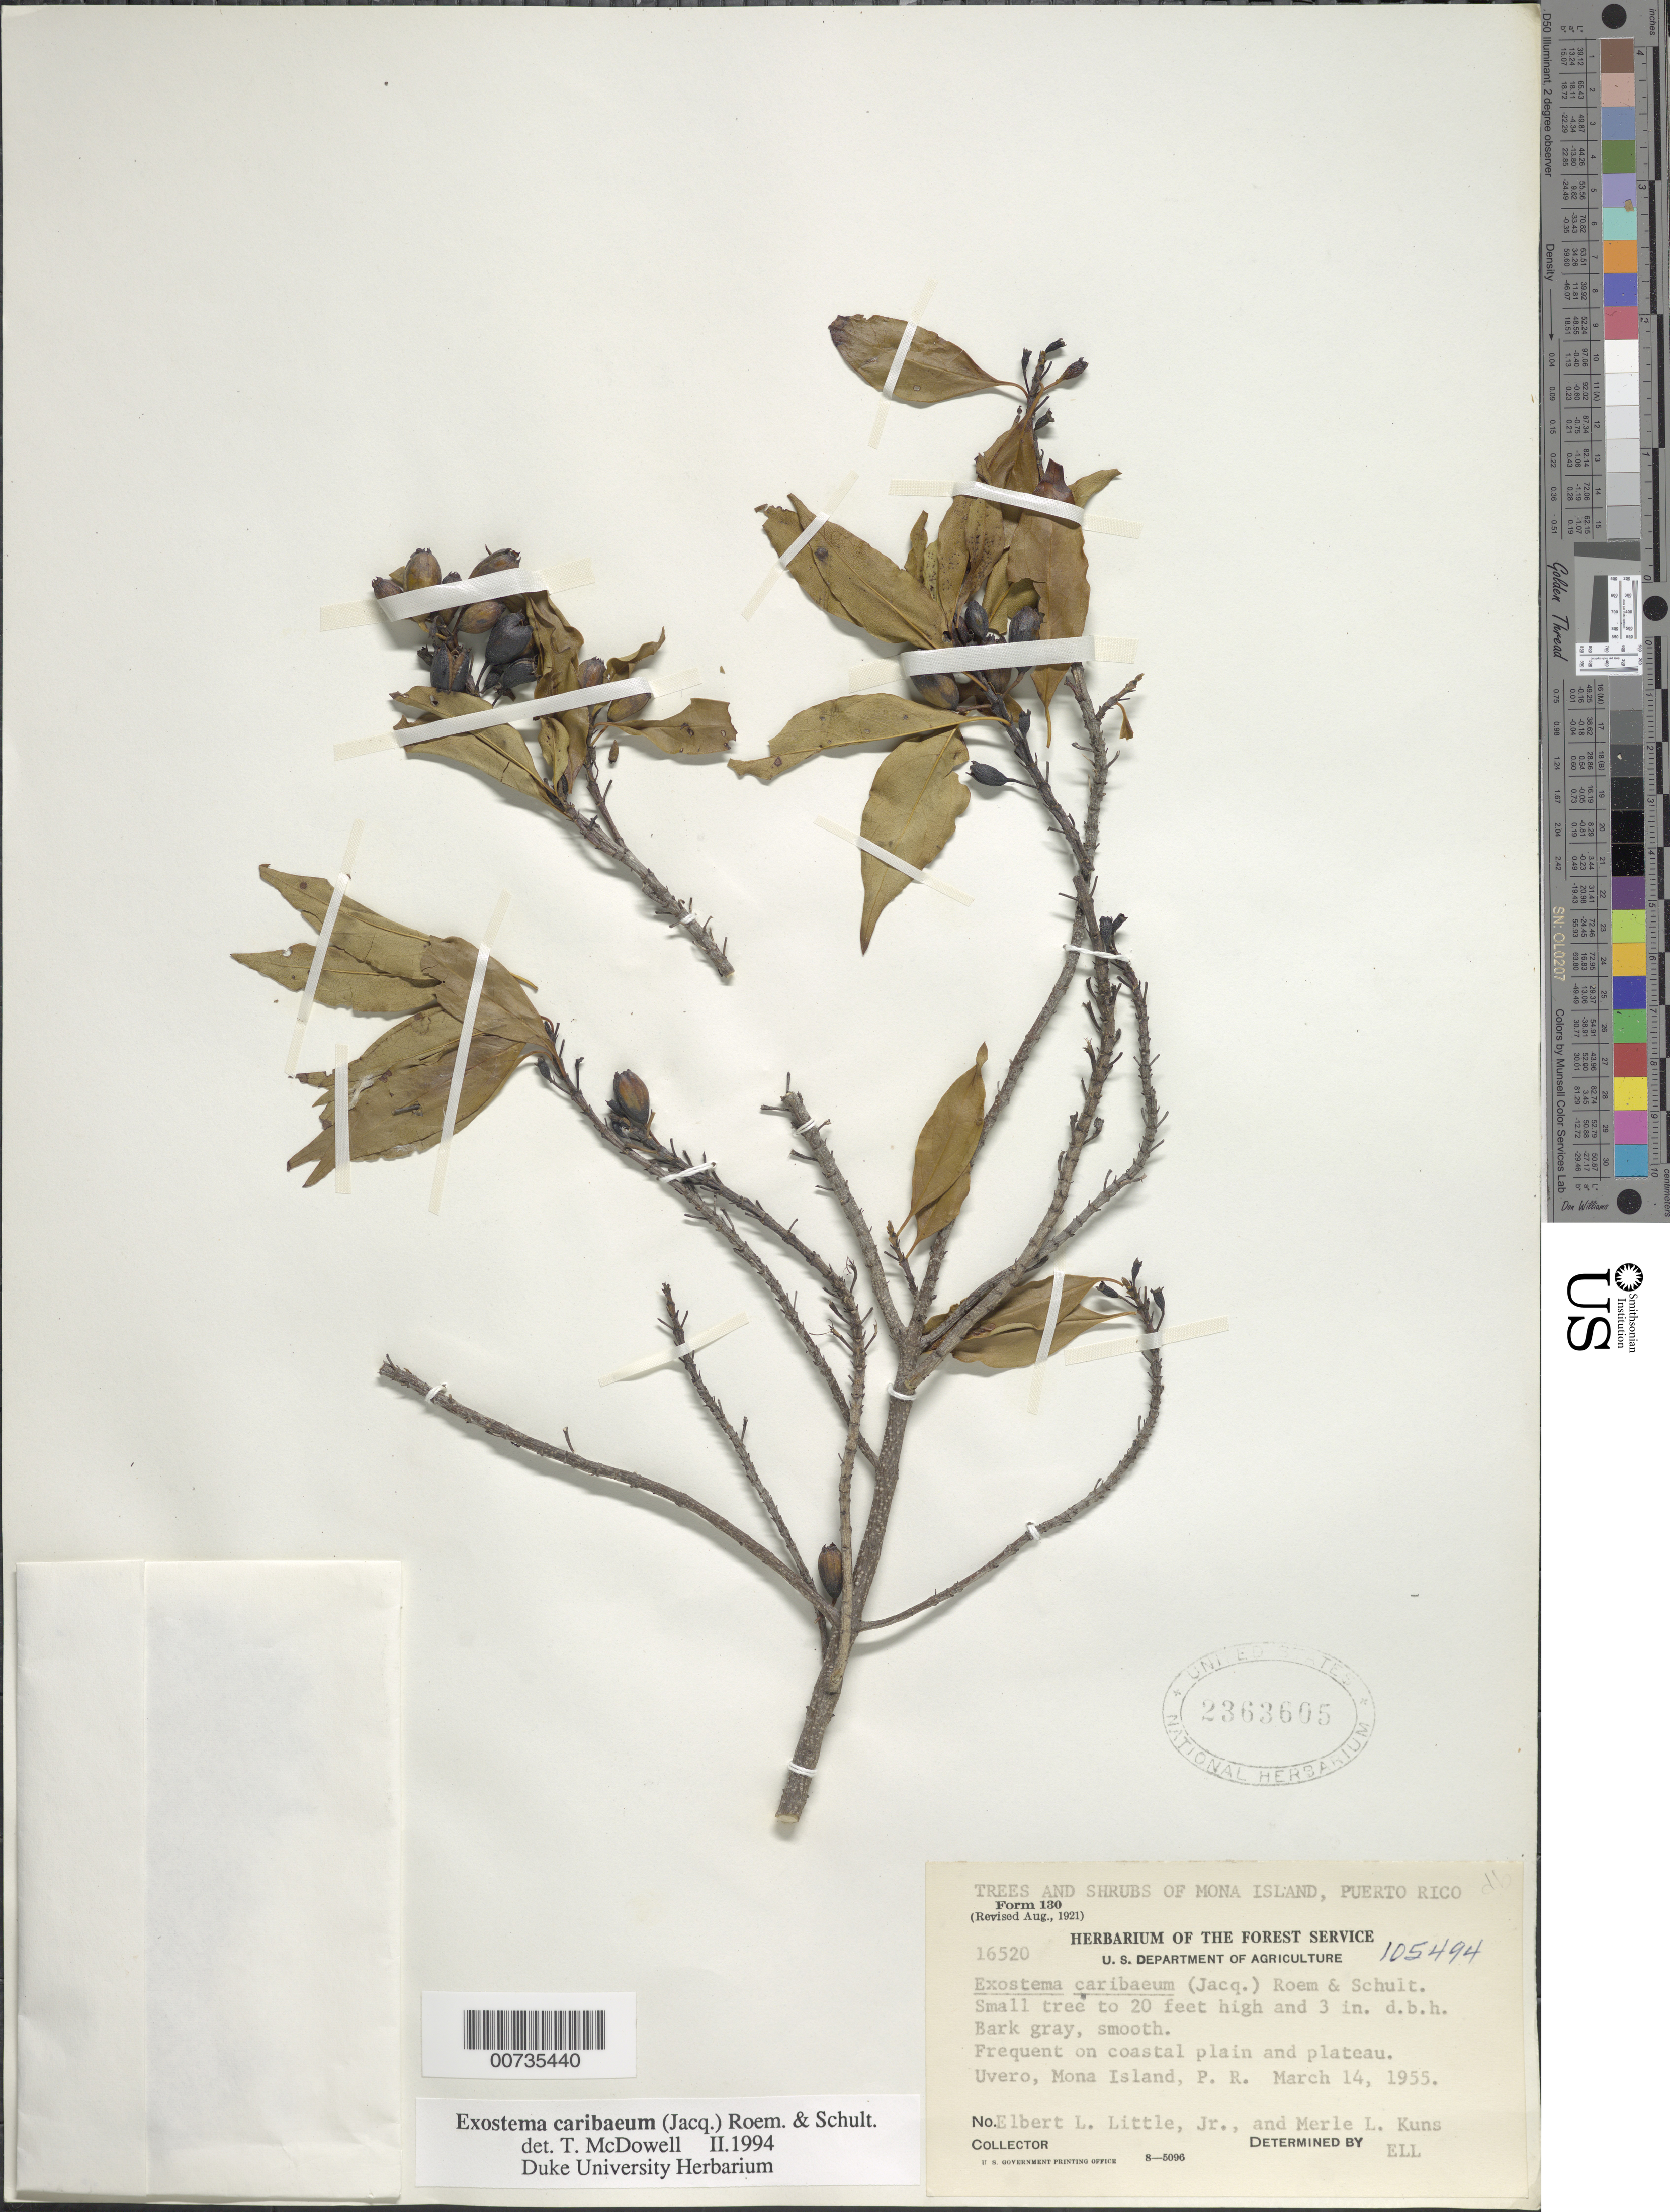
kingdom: Plantae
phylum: Tracheophyta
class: Magnoliopsida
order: Gentianales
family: Rubiaceae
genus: Exostema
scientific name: Exostema caribaeum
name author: (Jacq.) Roem. & Schult.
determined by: McDowell, T.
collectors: E. L. Little & M. Kuns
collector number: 16520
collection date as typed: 14 Mar 1955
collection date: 1955-03-14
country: Puerto Rico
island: Mona Island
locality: Overo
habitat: Frequent on coastal plain and plateau.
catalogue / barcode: US 2363605